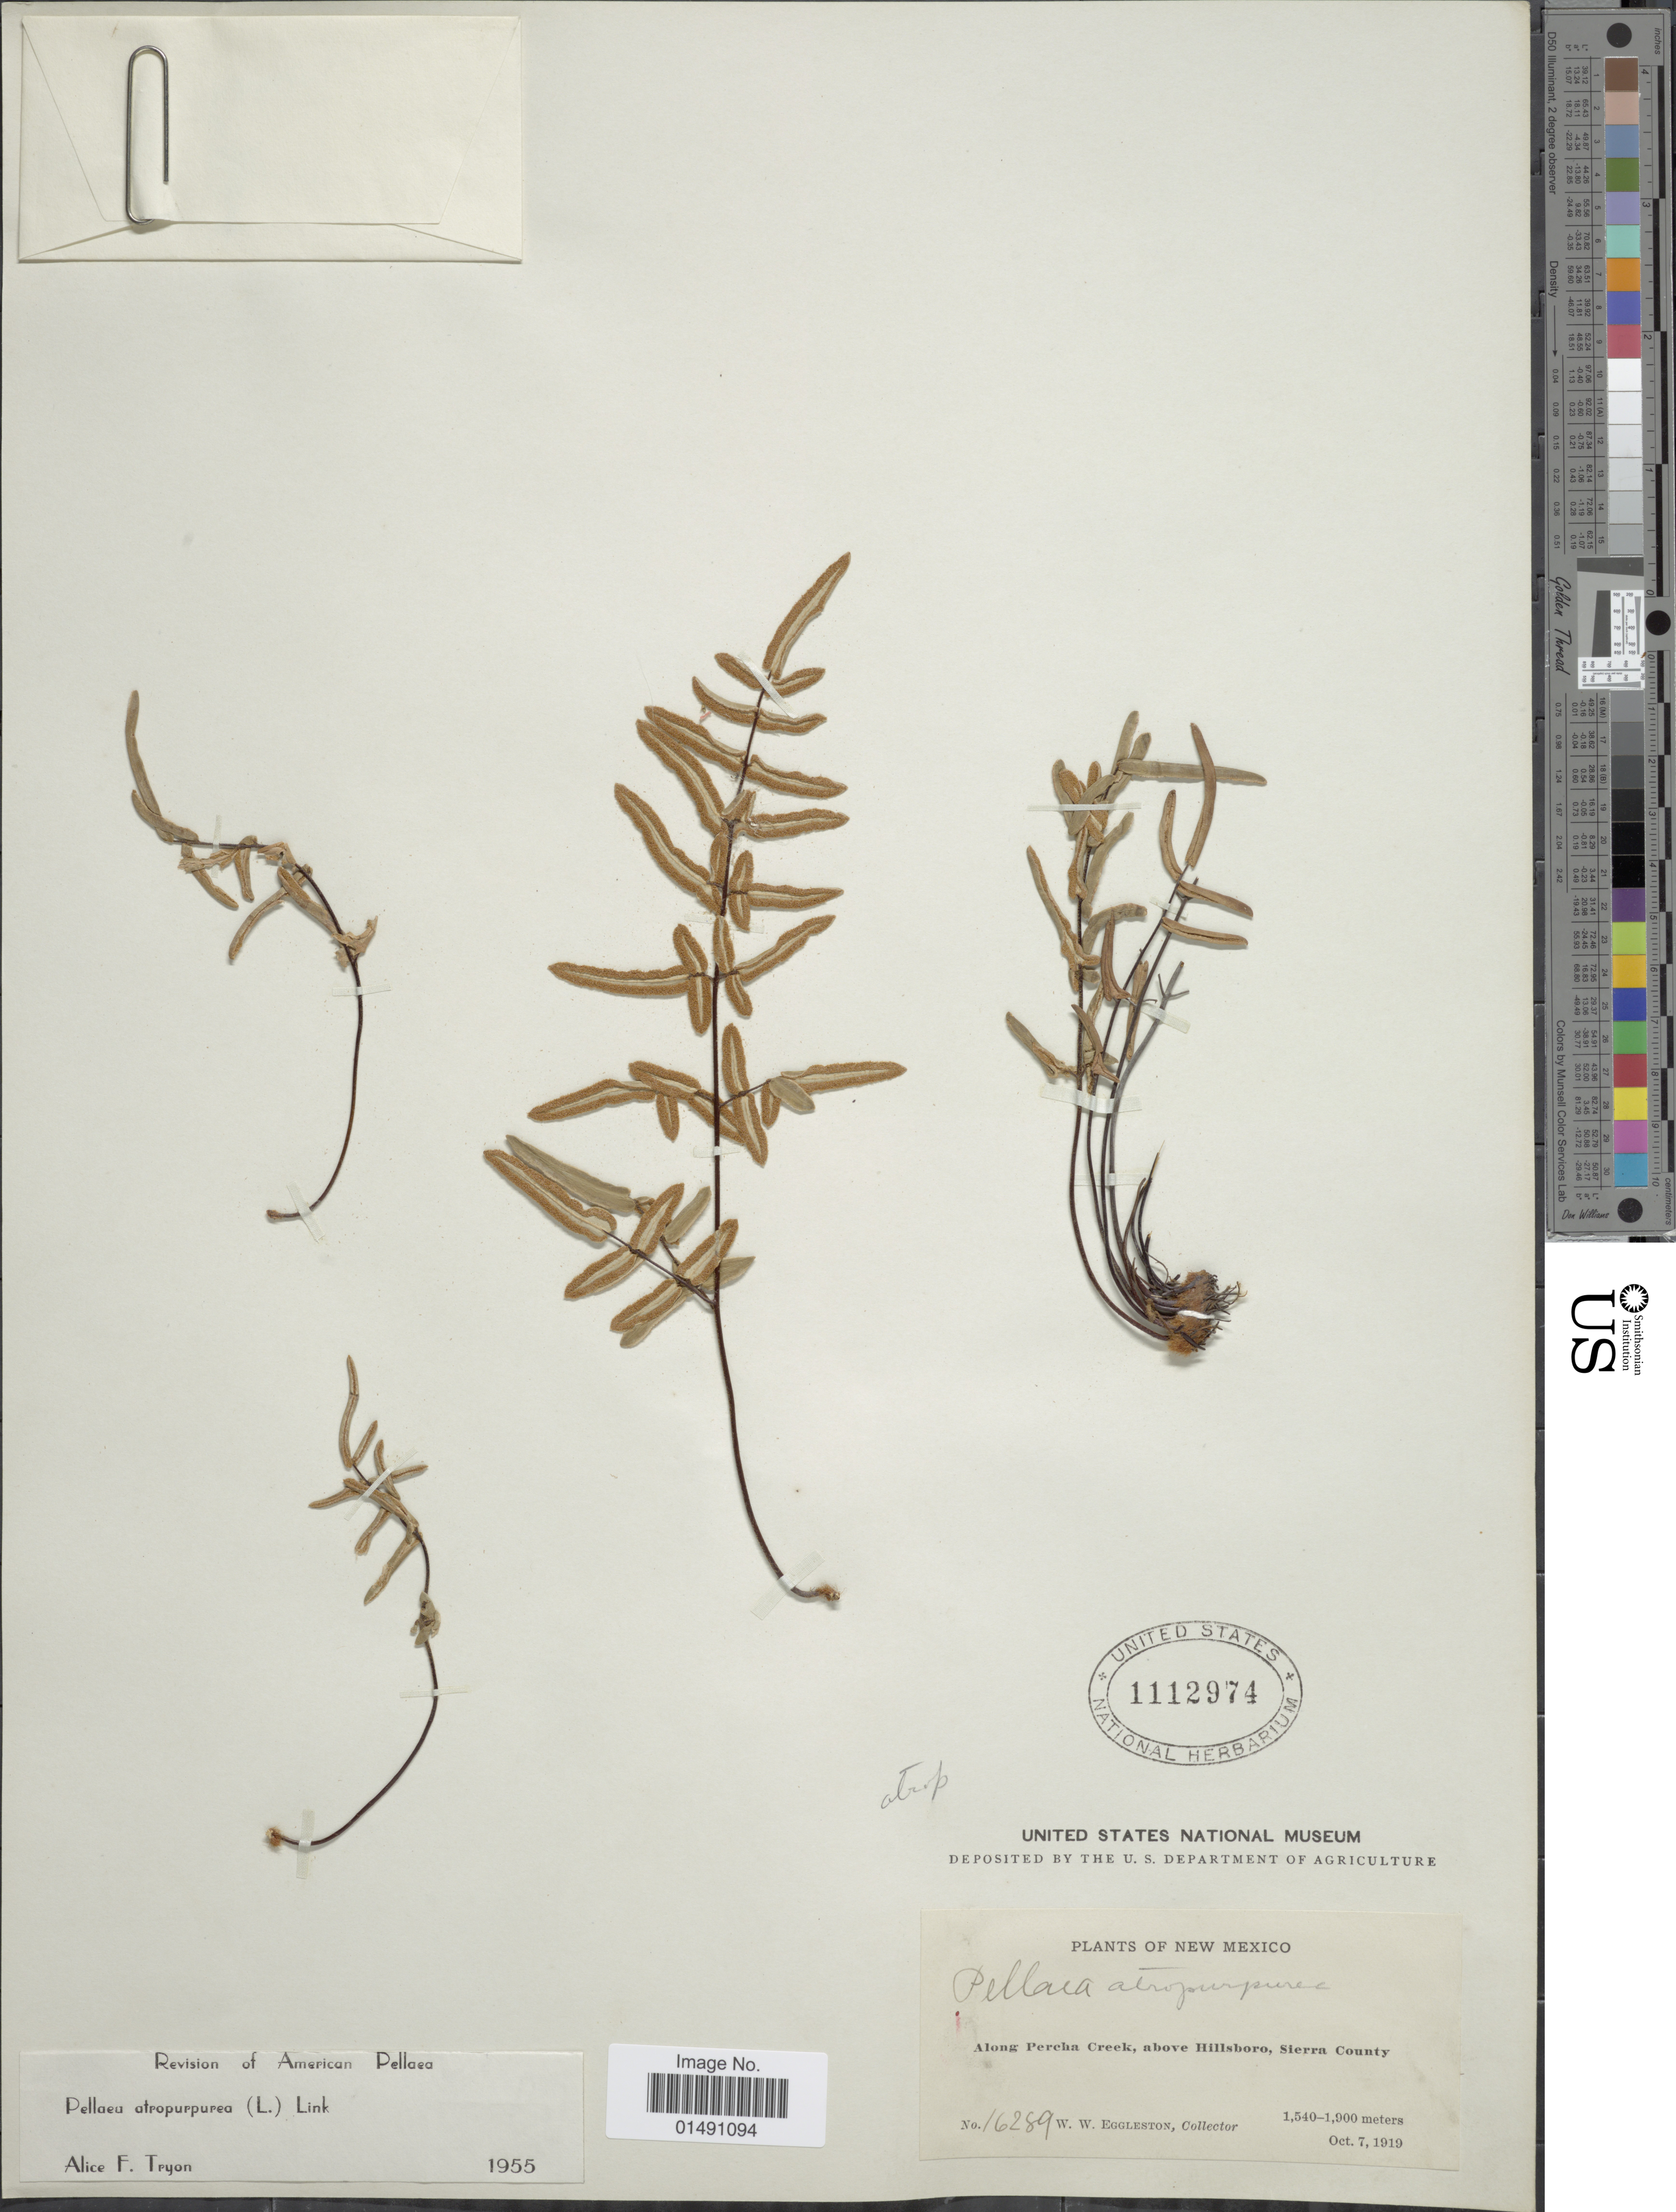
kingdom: Plantae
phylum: Tracheophyta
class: Polypodiopsida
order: Polypodiales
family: Pteridaceae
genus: Pellaea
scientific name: Pellaea atropurpurea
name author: (L.) Link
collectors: W. W. Eggleston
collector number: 16289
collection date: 1919-10-07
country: United States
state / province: New Mexico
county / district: Sierra County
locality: Along Percha Creek, above Hillsbro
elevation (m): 1540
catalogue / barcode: US 1112974